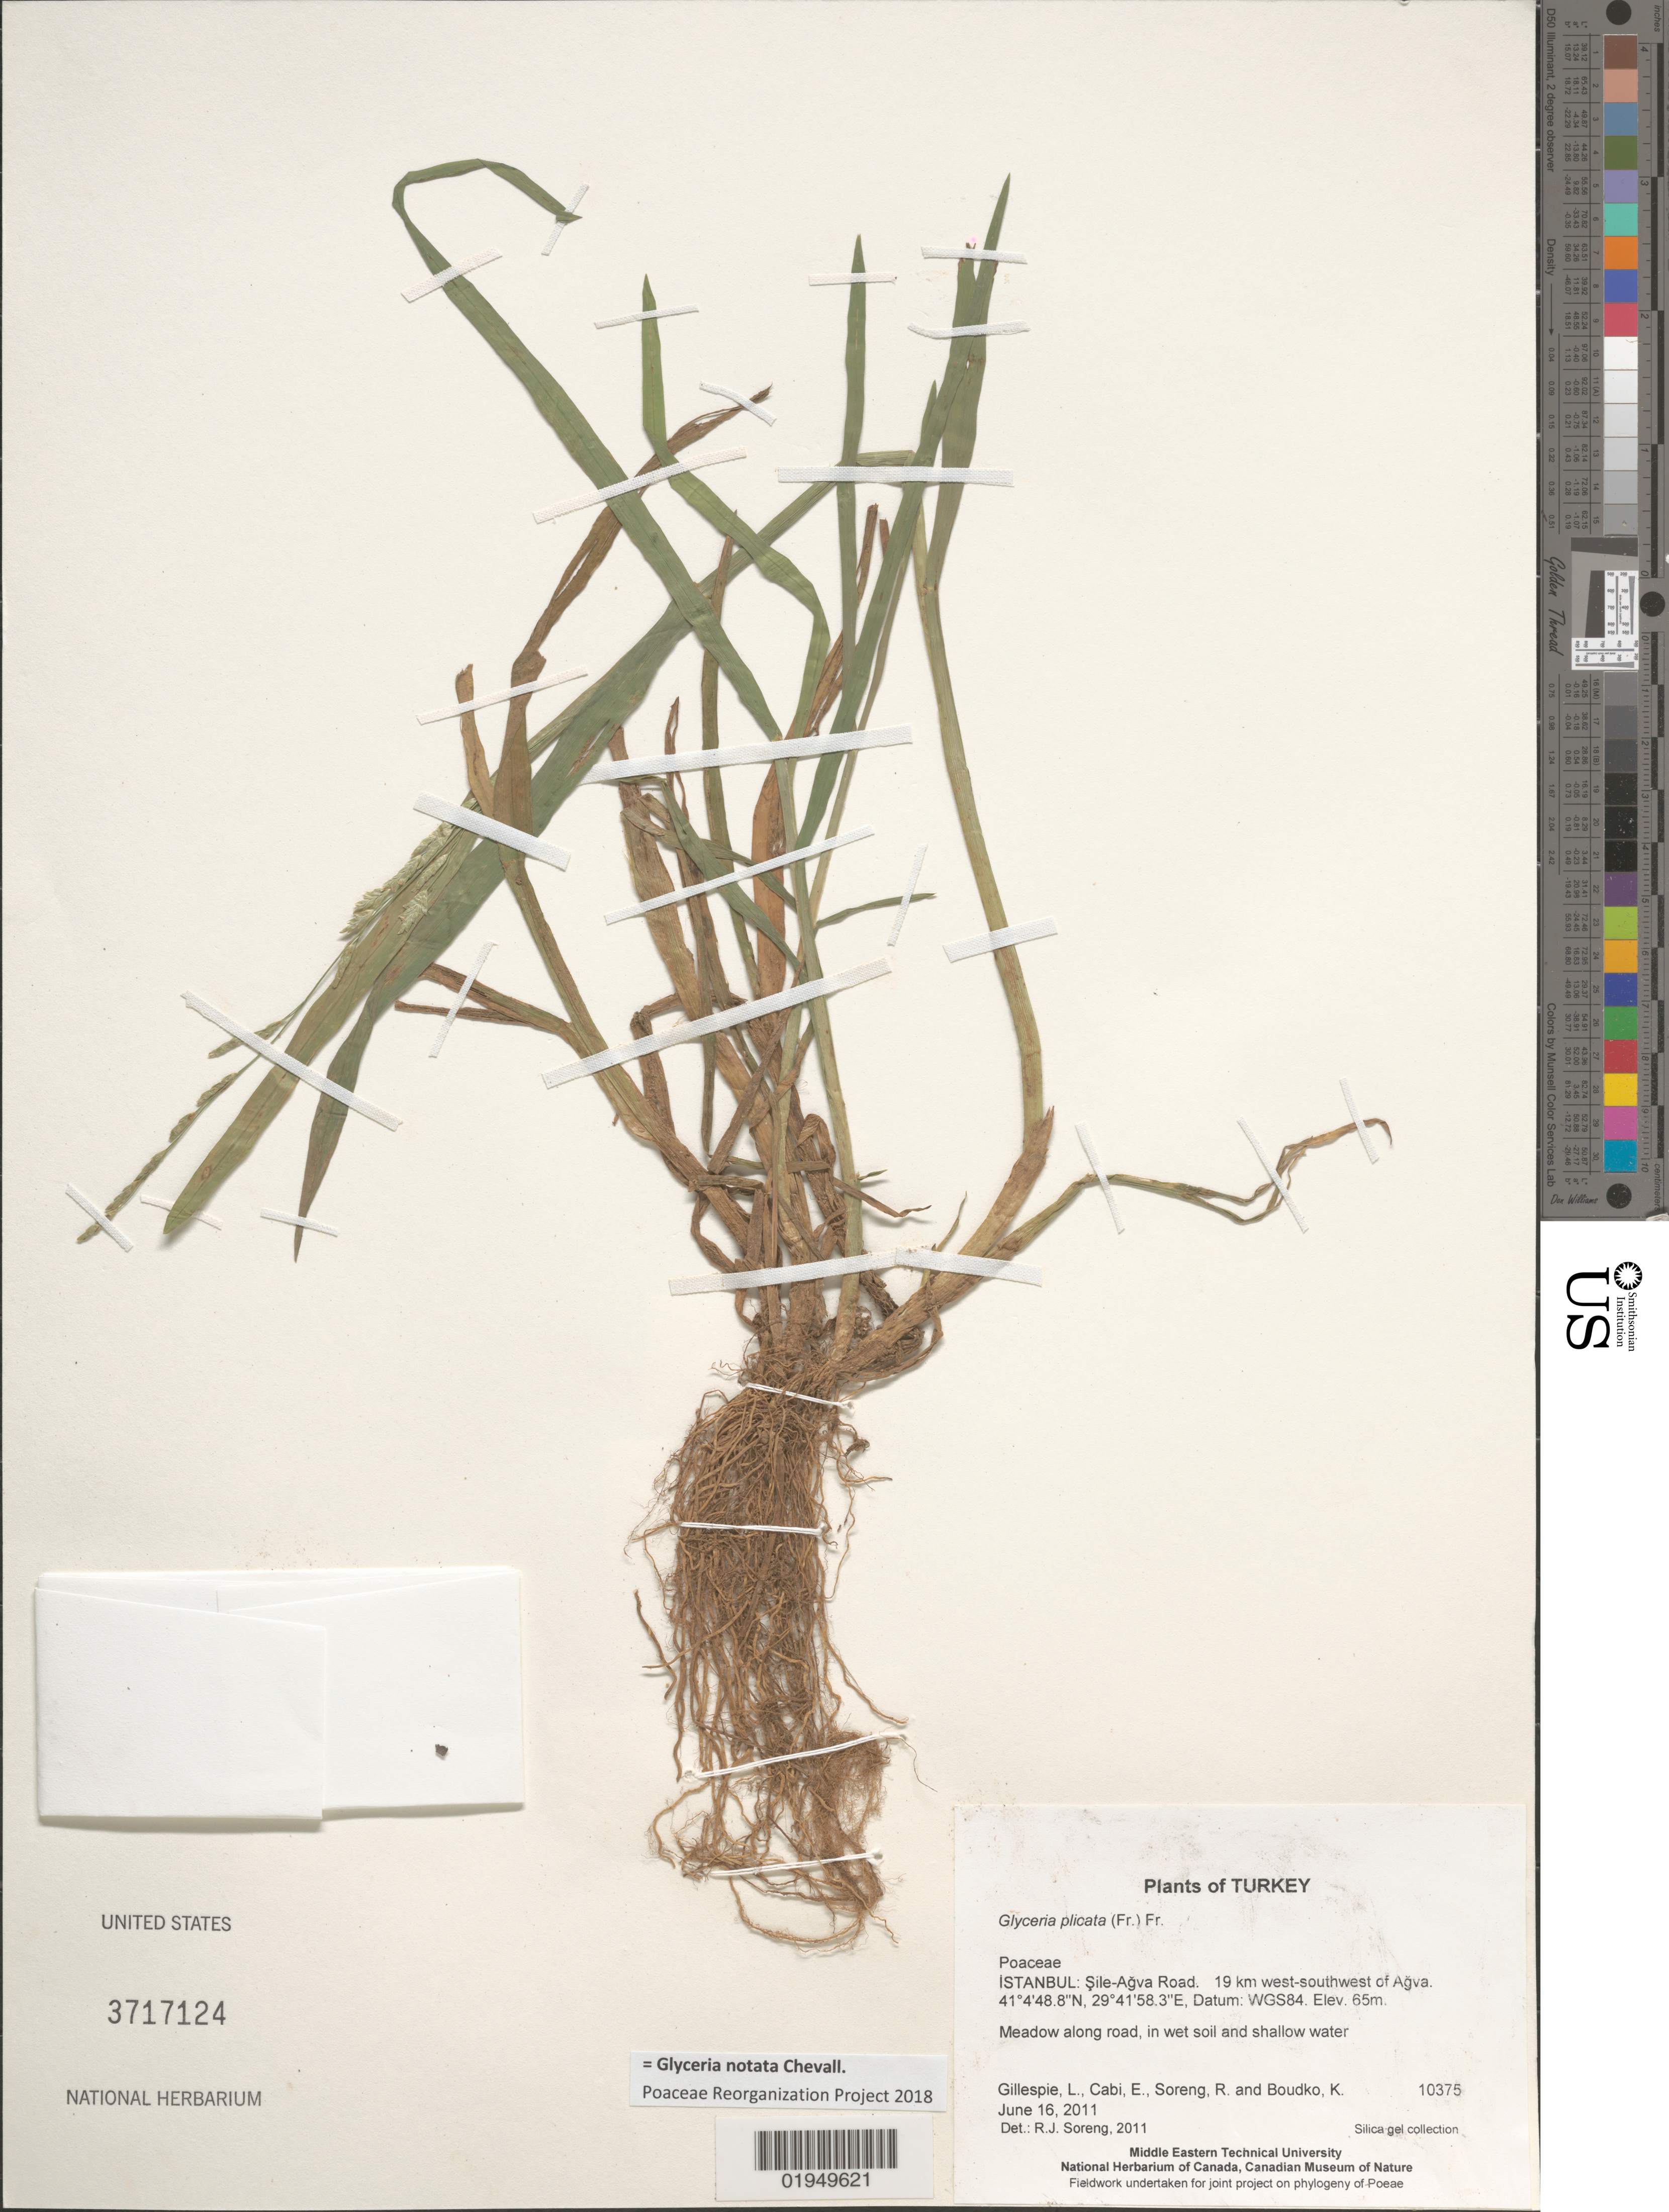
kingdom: Plantae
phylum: Tracheophyta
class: Liliopsida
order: Poales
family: Poaceae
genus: Glyceria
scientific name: Glyceria notata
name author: Chevall.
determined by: Poaceae Reorganization Project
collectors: L. J. Gillespie, E. Cabi, R. J. Soreng & K. Boudko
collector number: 10375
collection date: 2011-06-16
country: Turkey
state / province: Istanbul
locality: Sile-Agva Road. 19 km west-southwest of Agva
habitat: Meadow along road, in wet soil and shallow water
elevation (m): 65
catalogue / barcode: US 3717124